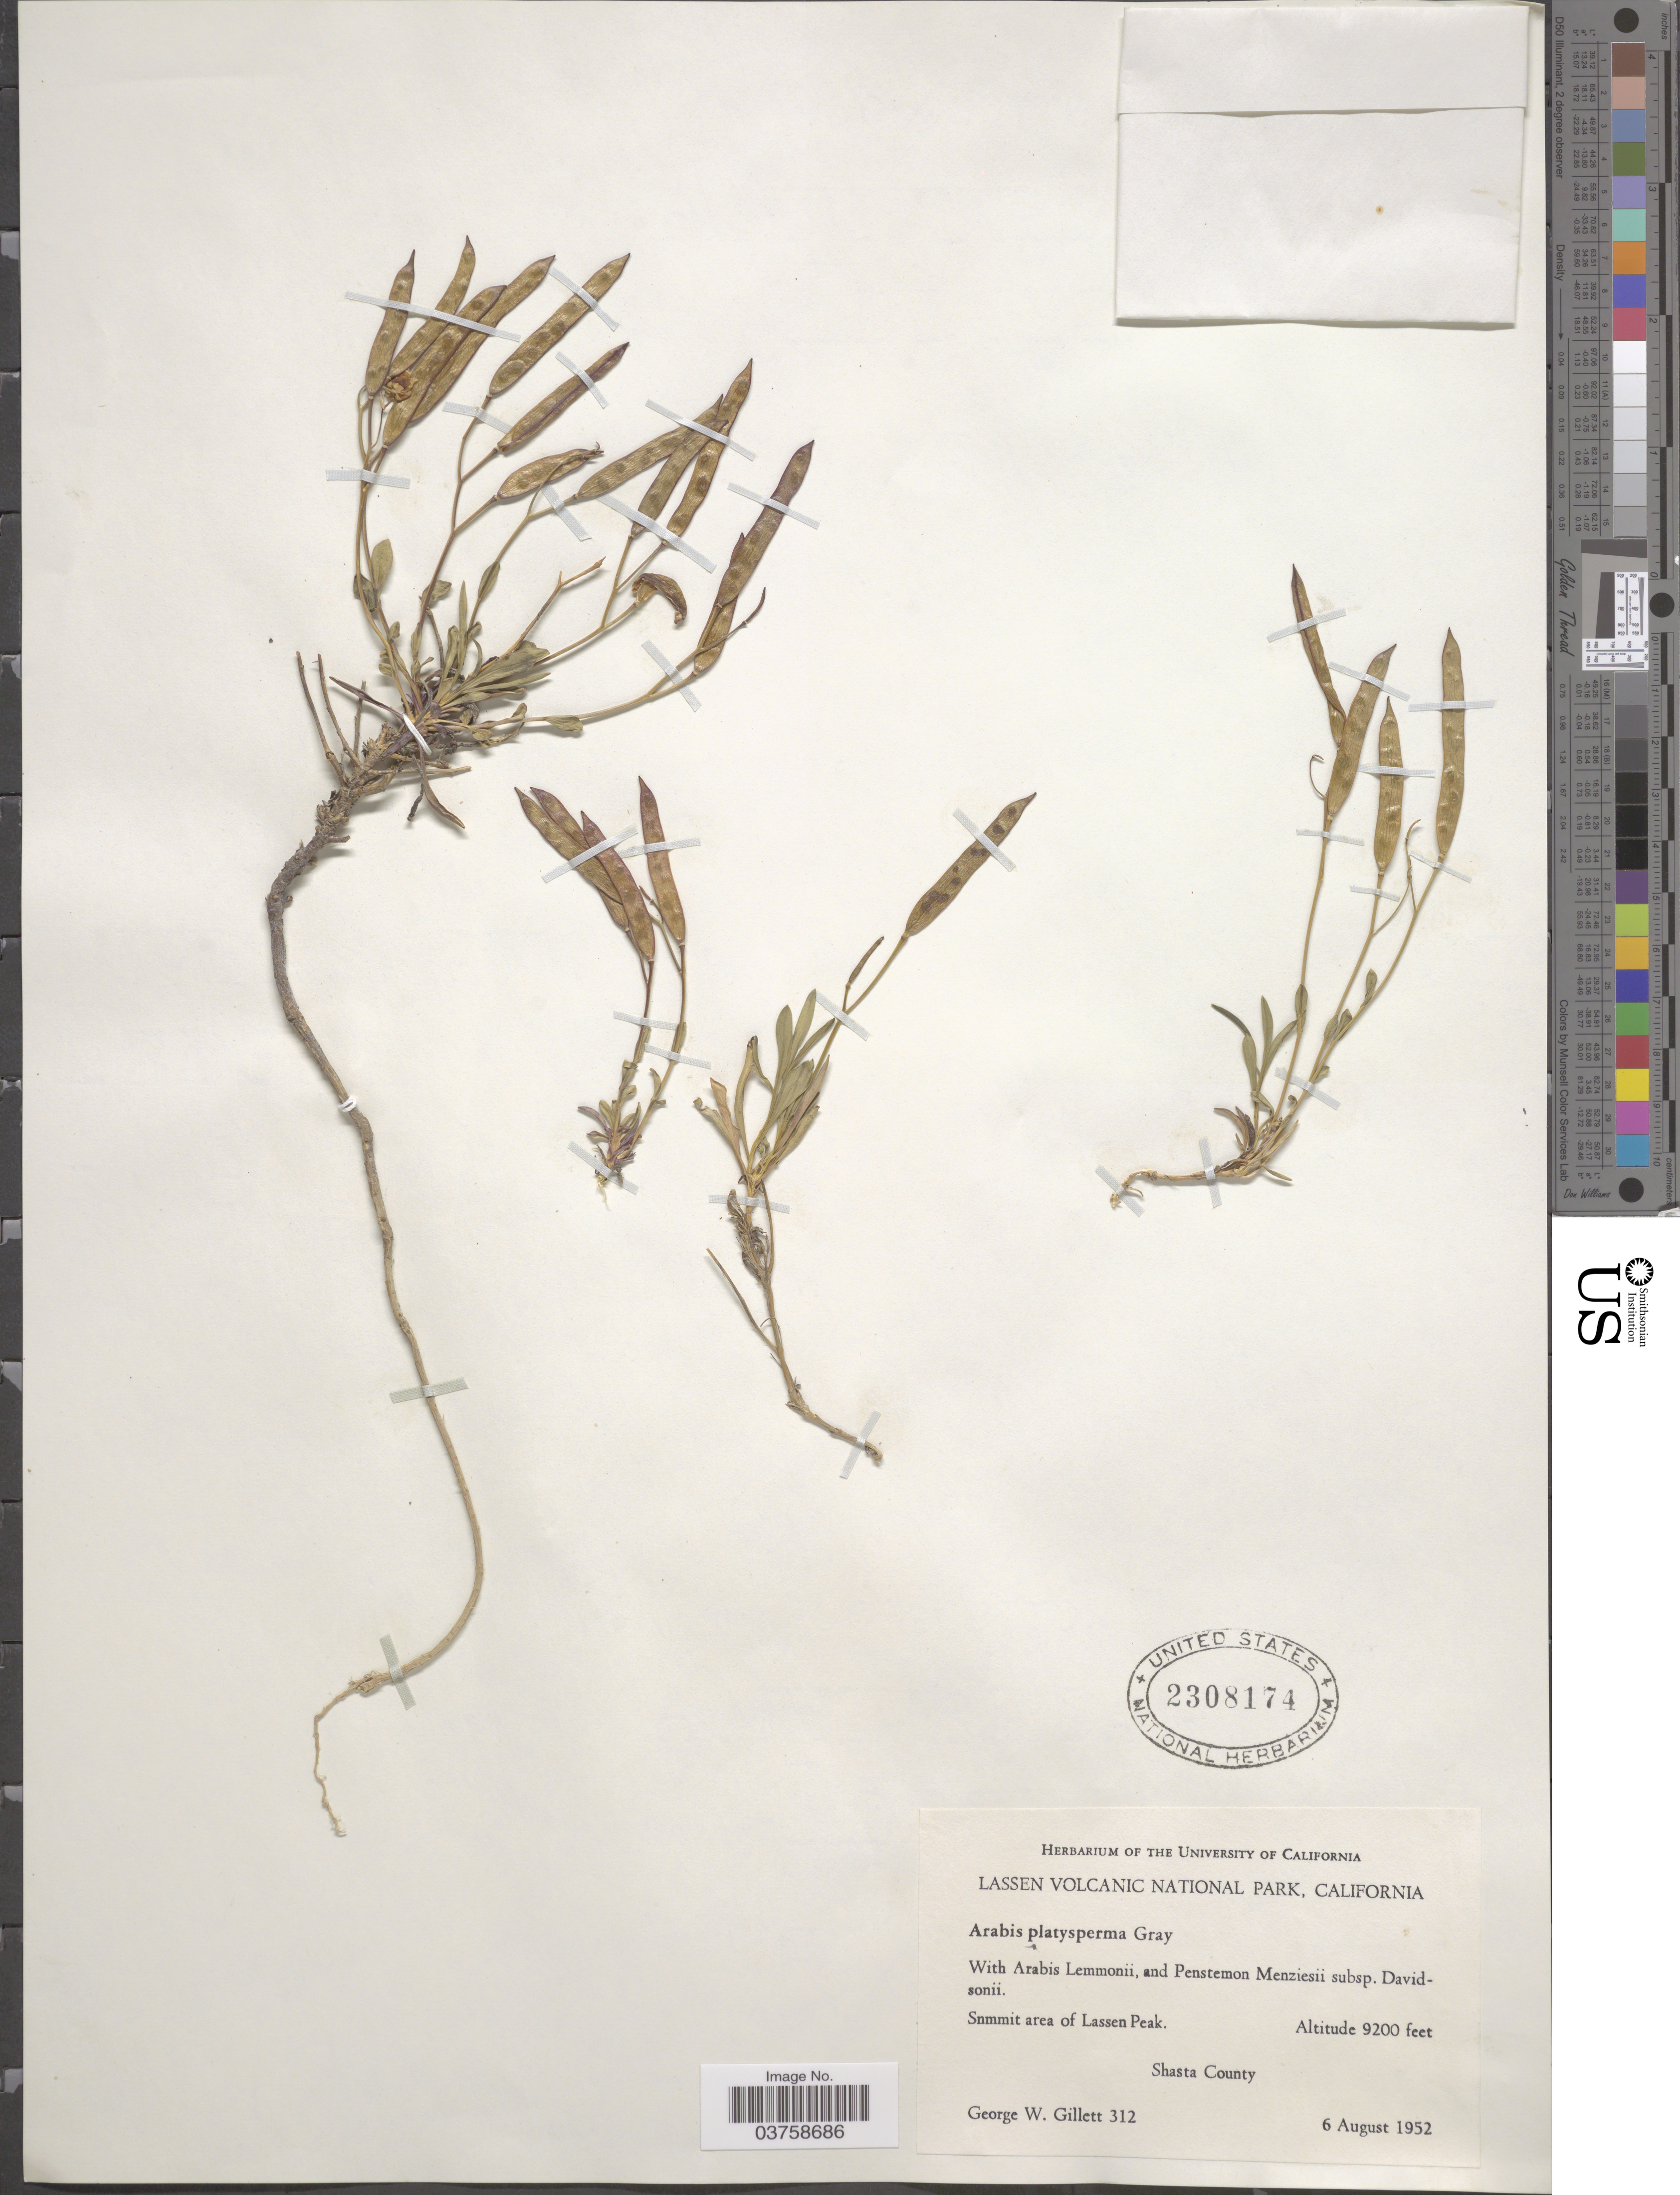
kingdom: Plantae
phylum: Tracheophyta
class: Magnoliopsida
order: Brassicales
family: Brassicaceae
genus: Arabis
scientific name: Arabis platysperma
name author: A. Gray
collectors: G. Gillett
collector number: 312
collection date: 1952-08-06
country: United States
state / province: California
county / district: Shasta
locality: Lassen Volcanic National Park. Summit area of Lassen Peak. Shasta County.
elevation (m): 2804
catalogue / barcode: US 2308174